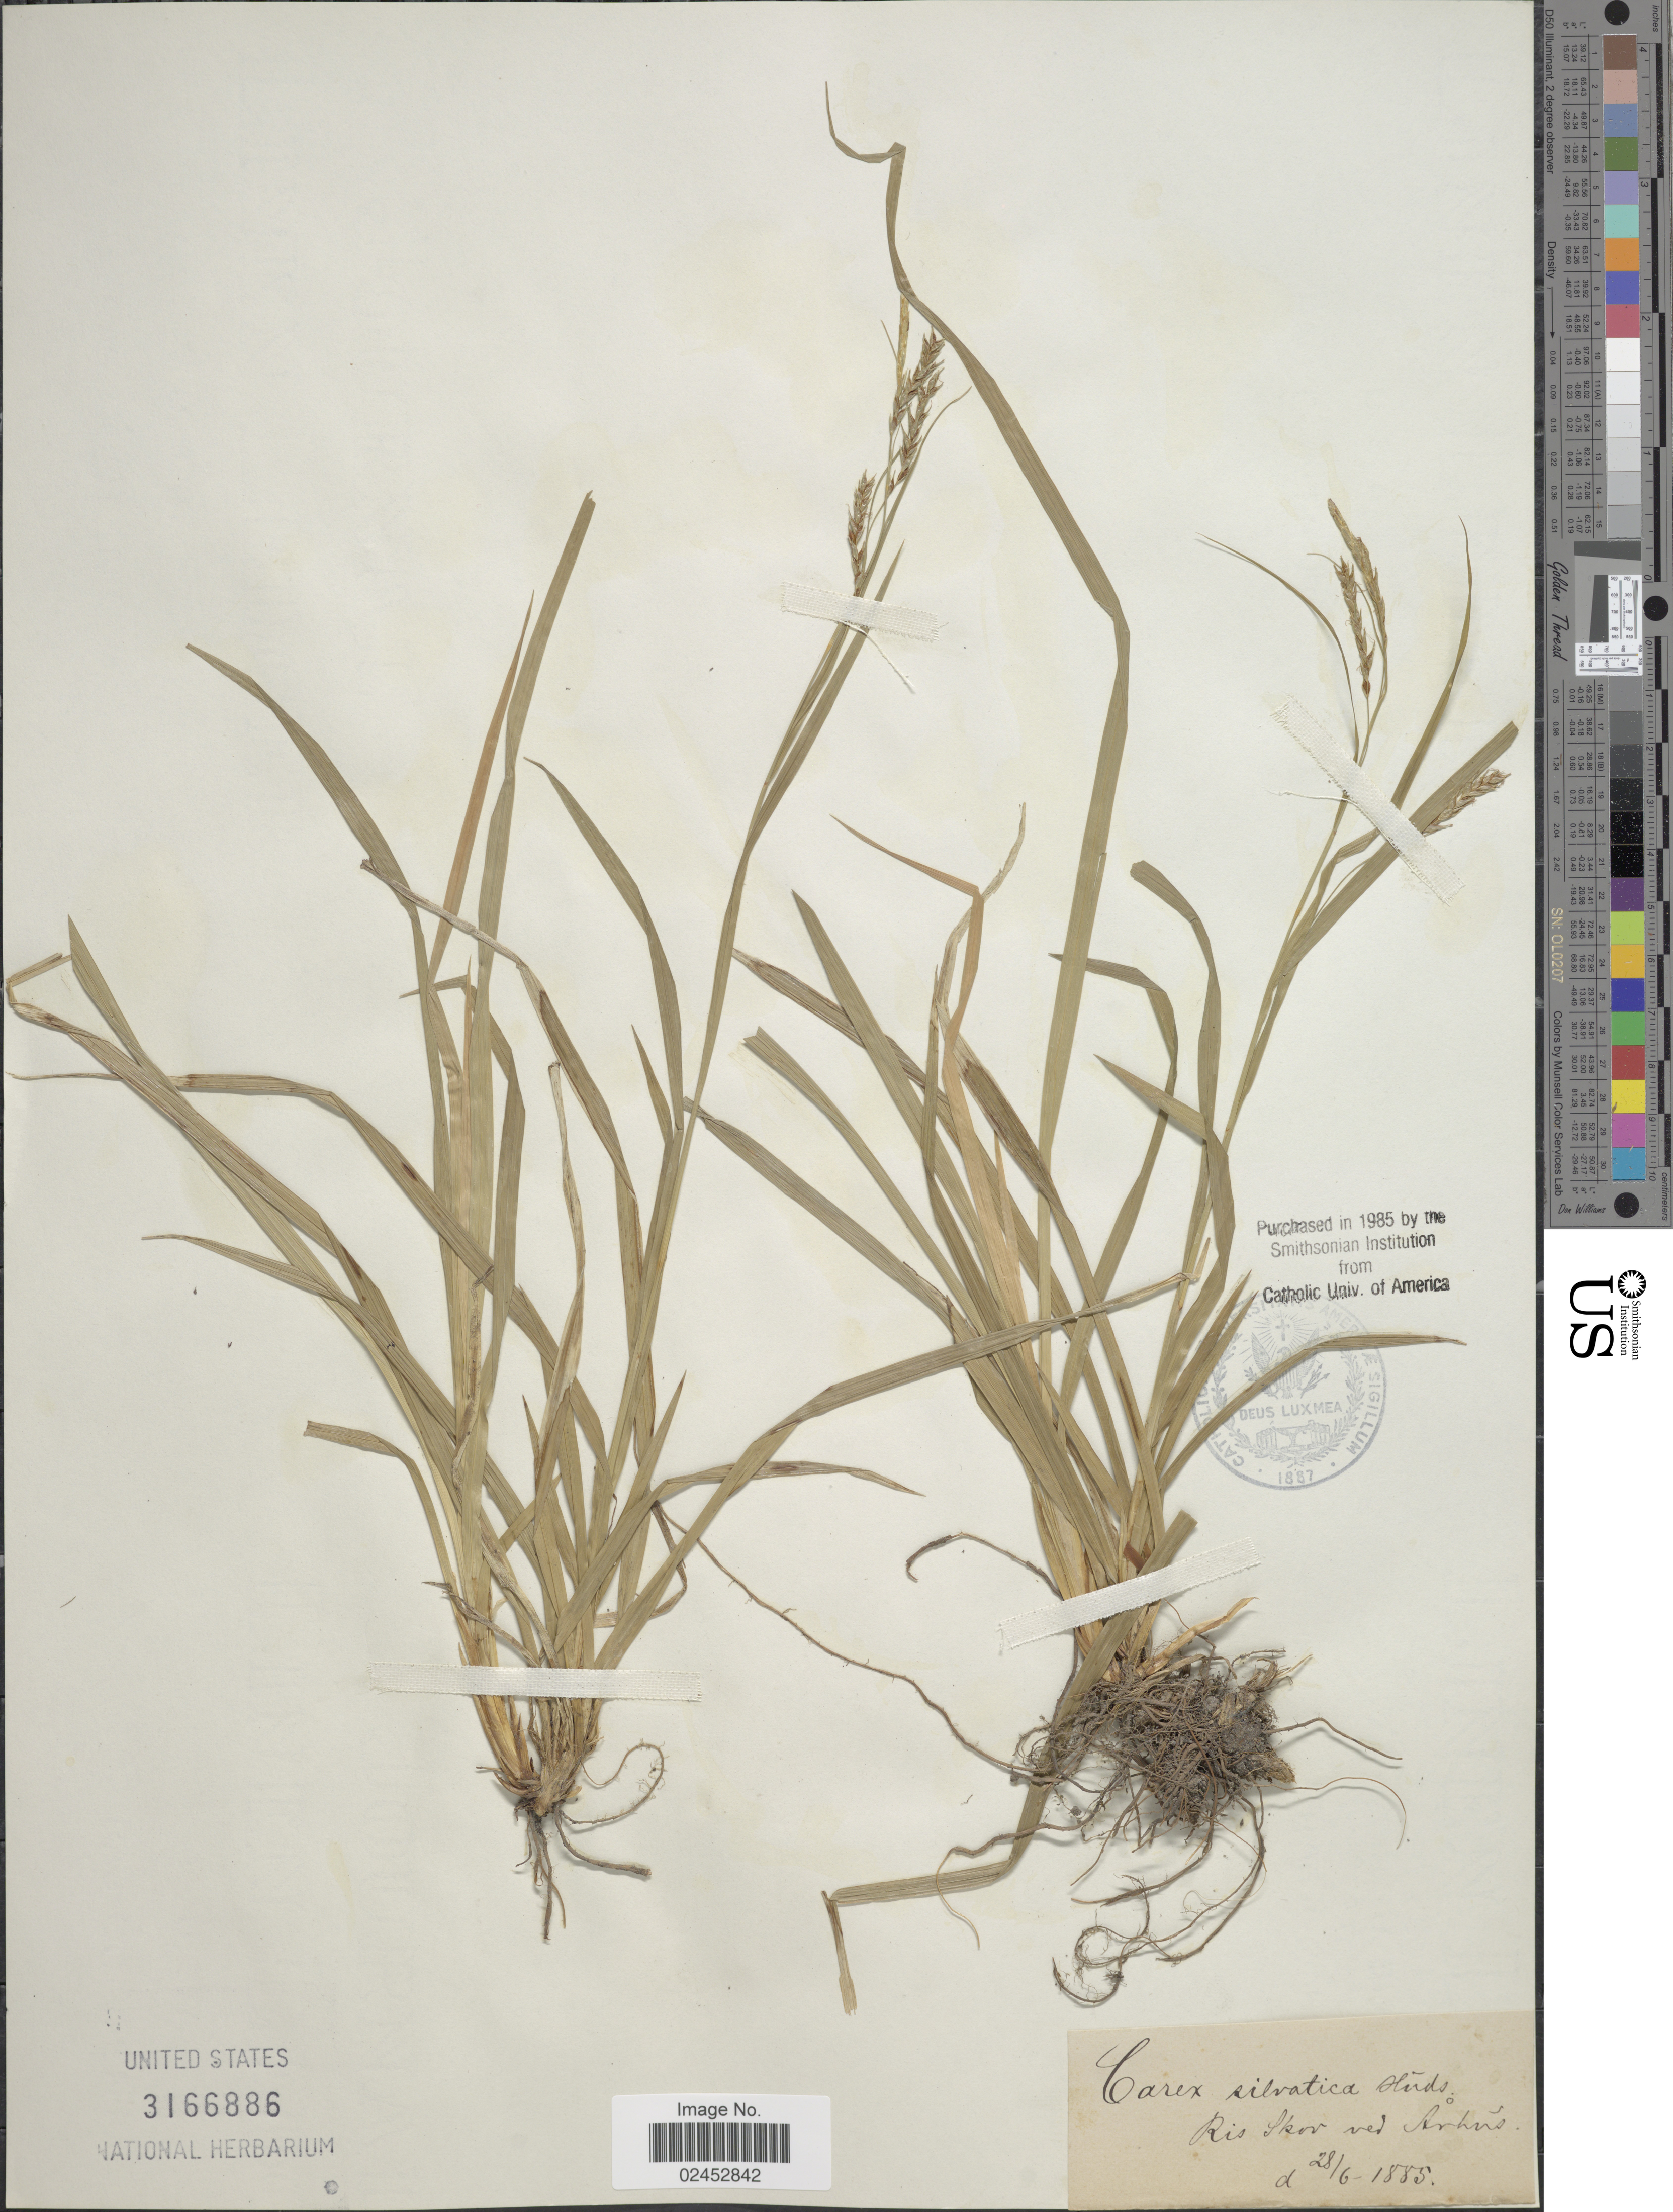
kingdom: Plantae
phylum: Tracheophyta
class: Liliopsida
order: Poales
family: Cyperaceae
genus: Carex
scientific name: Carex sylvatica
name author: Huds.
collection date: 1885-06-28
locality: Rio Skov ved Arhero. [interpreted]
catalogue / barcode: US 3166886